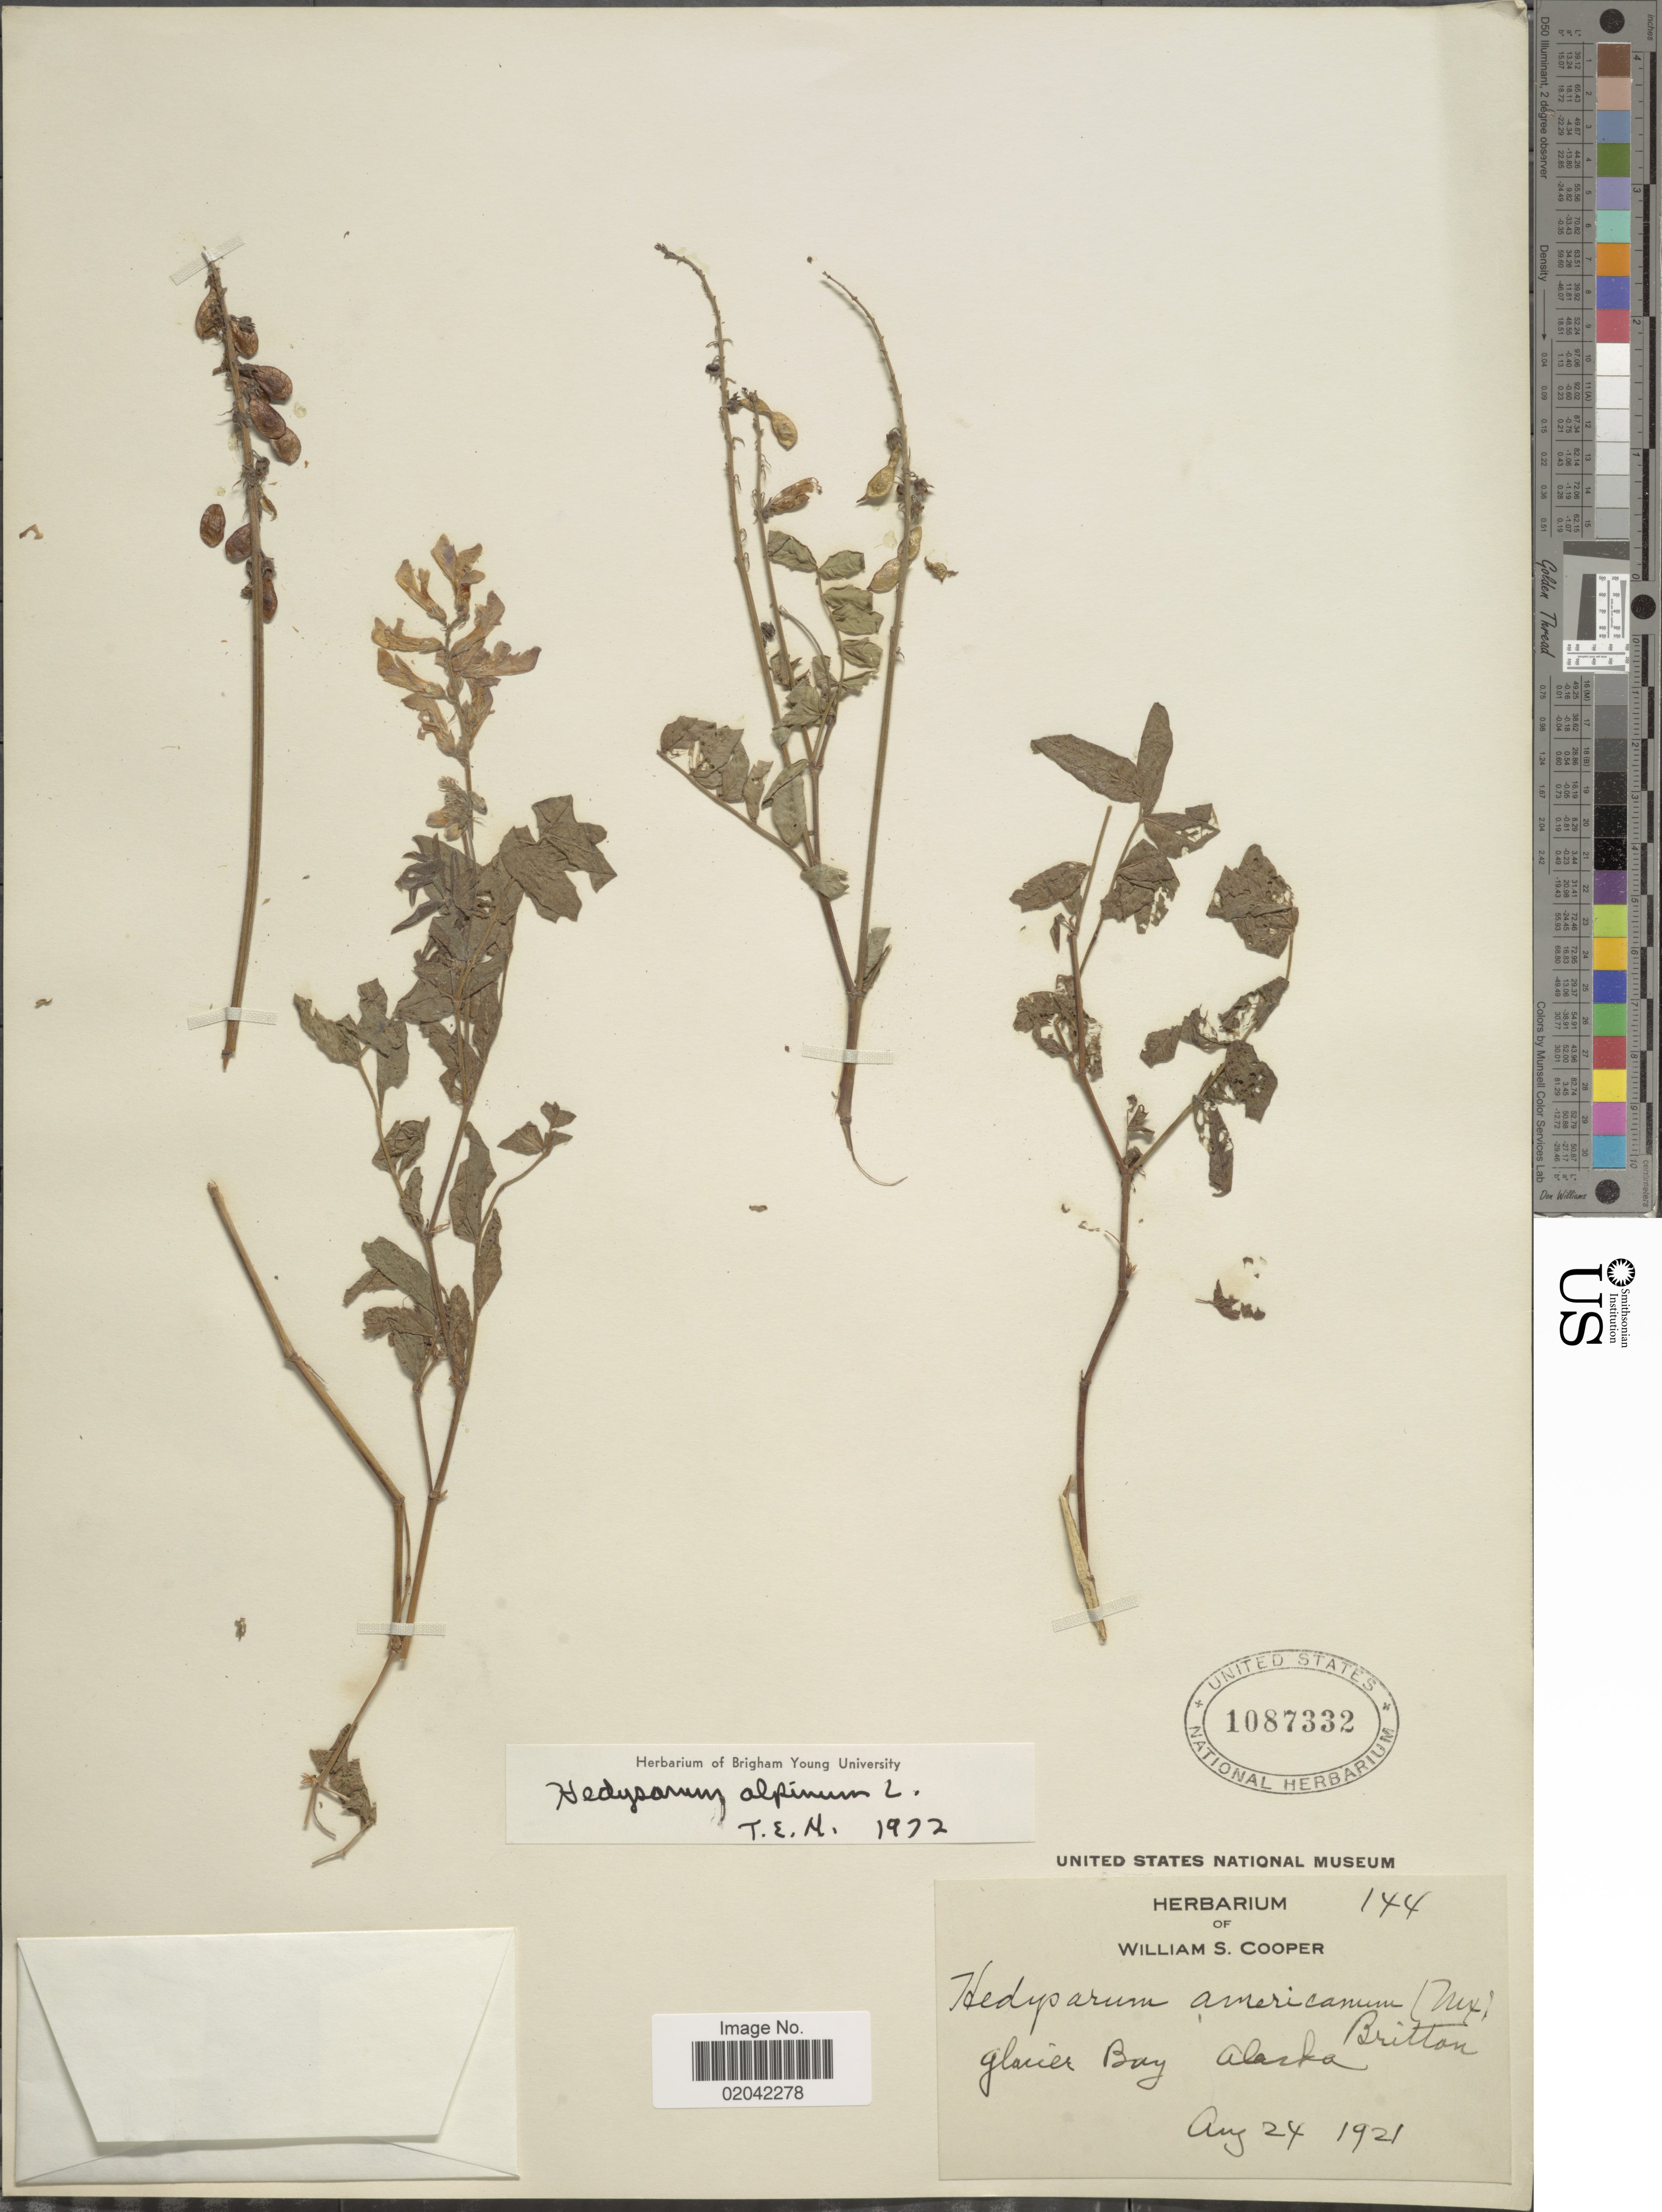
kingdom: Plantae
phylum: Tracheophyta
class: Magnoliopsida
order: Fabales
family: Fabaceae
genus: Hedysarum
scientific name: Hedysarum alpinum var. americanum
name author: Michx. ex Pursh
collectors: W. Cooper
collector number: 144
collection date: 1921-08-24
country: United States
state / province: Alaska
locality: Glacier Bay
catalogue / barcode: US 1087332